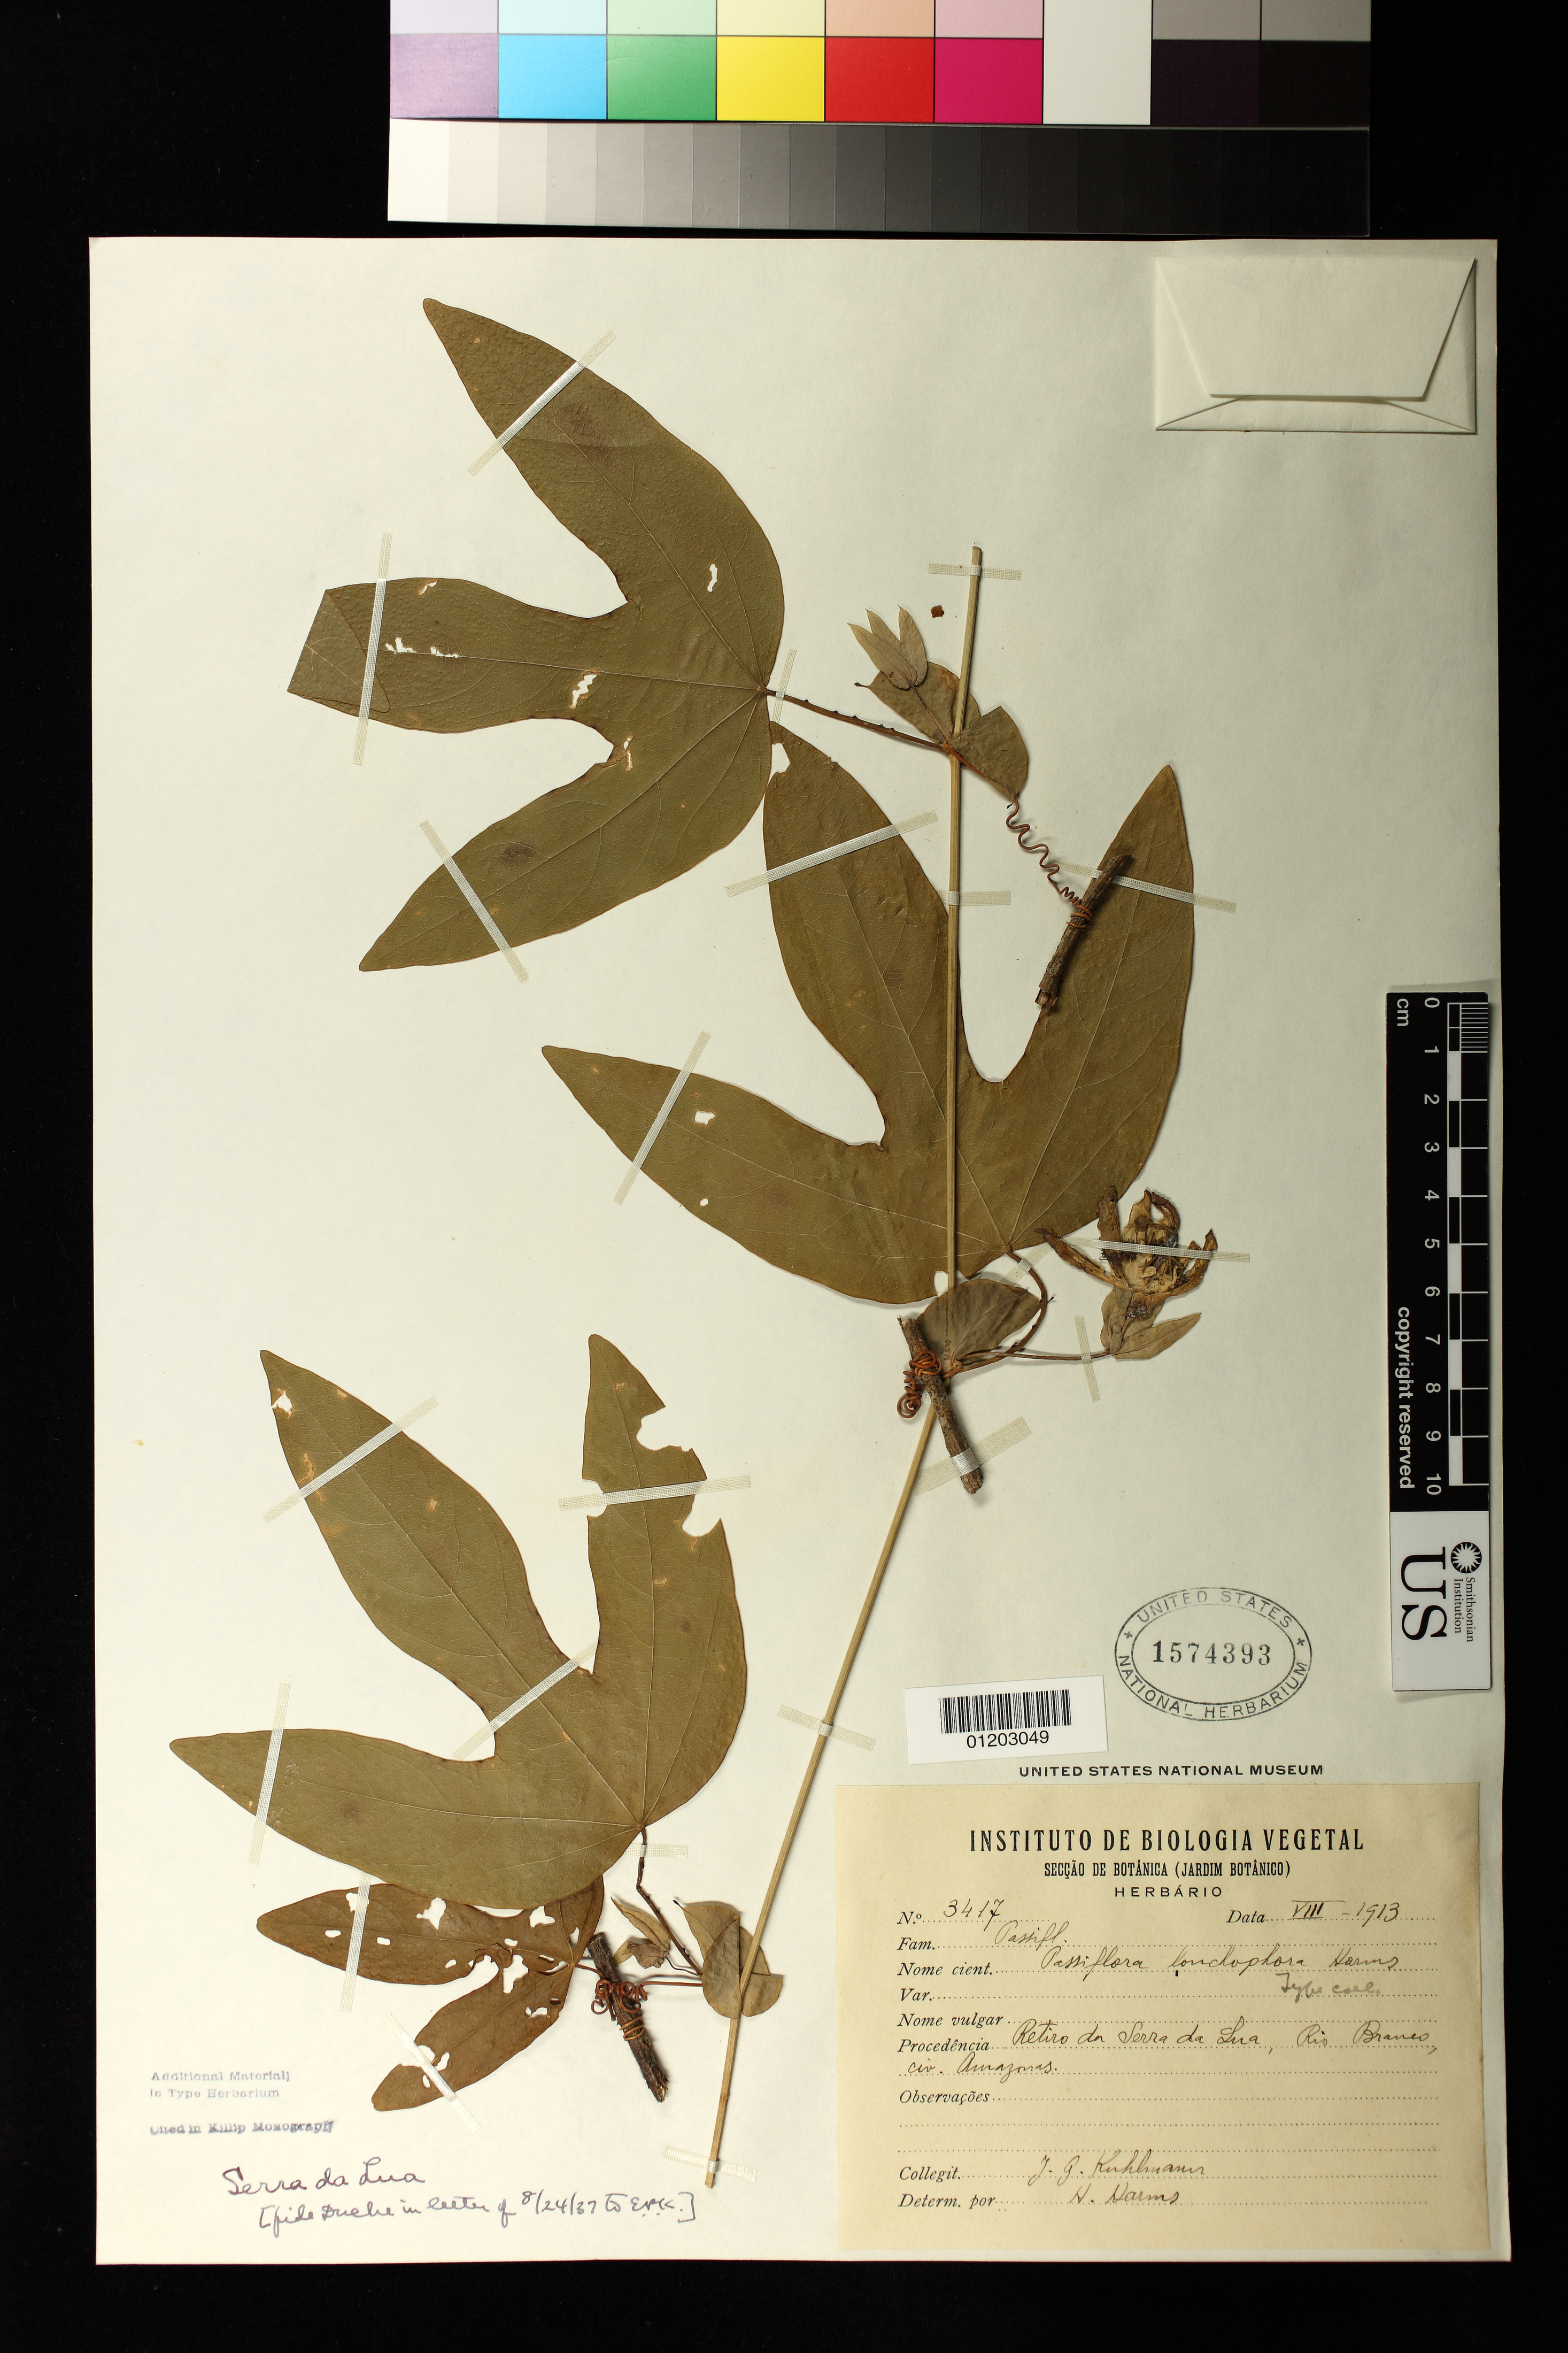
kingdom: Plantae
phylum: Tracheophyta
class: Magnoliopsida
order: Malpighiales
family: Passifloraceae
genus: Passiflora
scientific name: Passiflora retipetala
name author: Mast.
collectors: J. G. Kuhlmann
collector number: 3417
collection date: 1913-08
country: Brazil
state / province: Amazonas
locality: Retiro de Serra da Lira, Rio Branco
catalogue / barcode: US 1574393